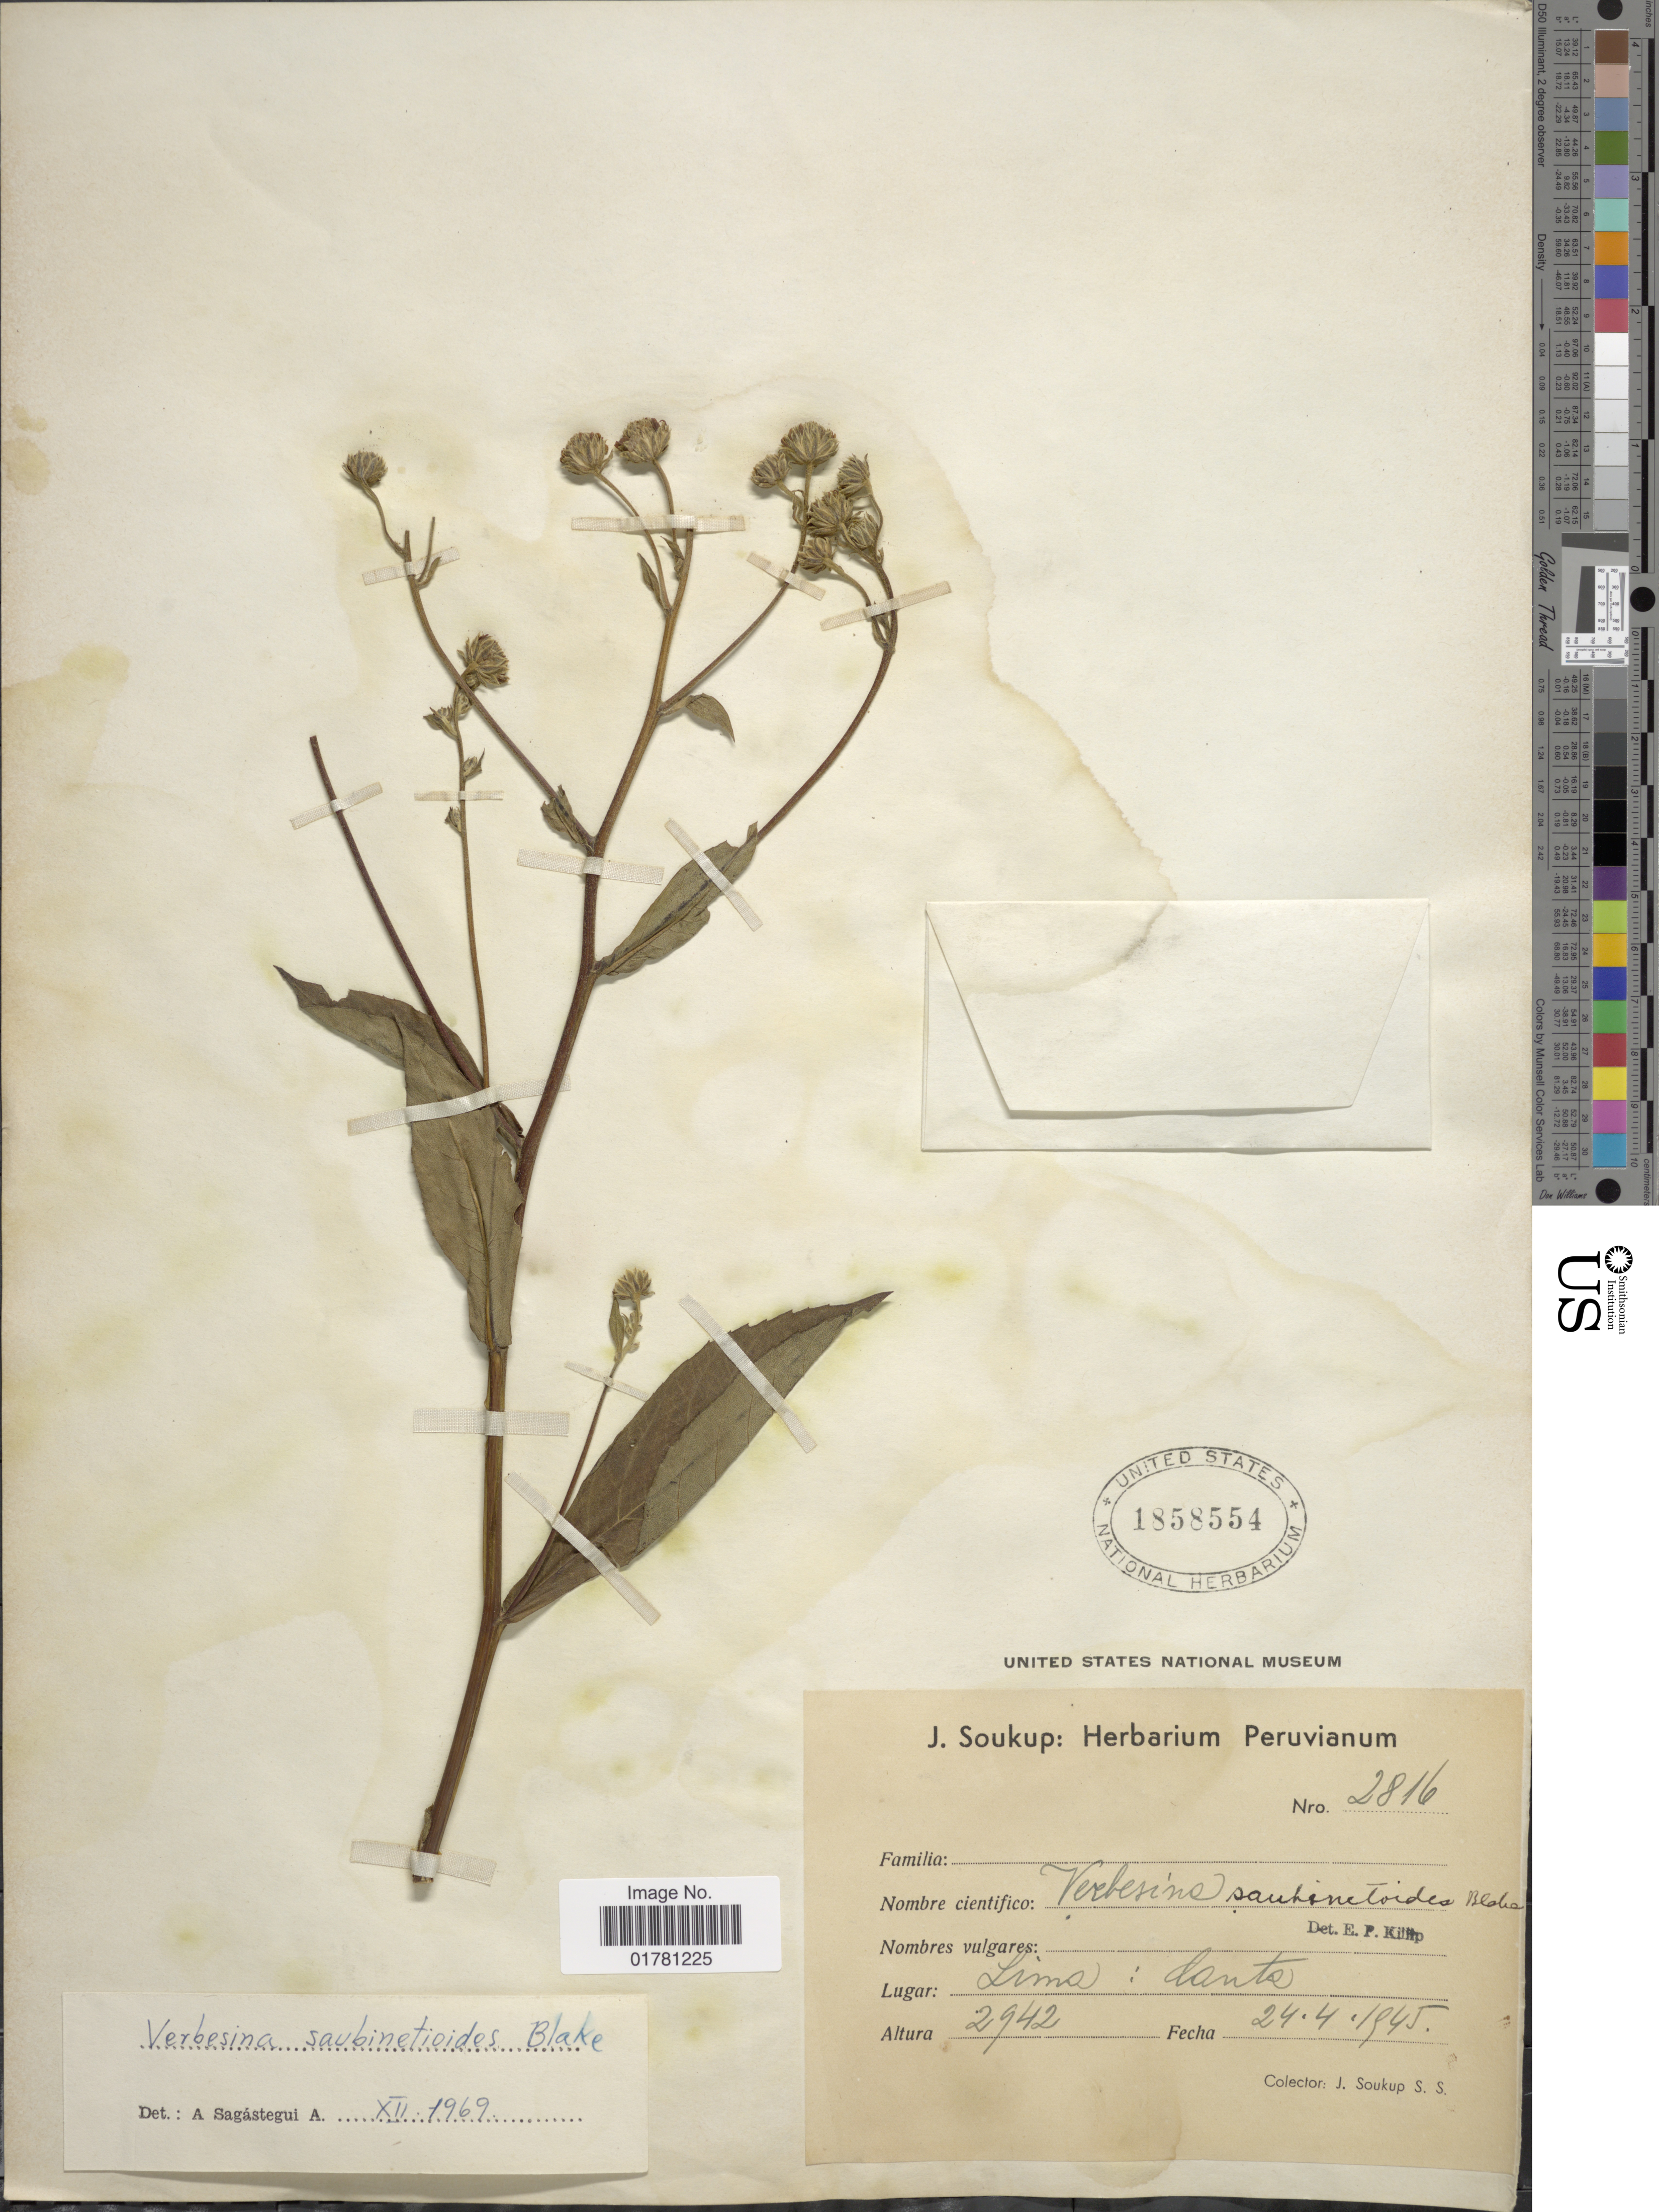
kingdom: Plantae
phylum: Tracheophyta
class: Magnoliopsida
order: Asterales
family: Asteraceae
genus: Verbesina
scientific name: Verbesina saubinetioides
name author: S.F. Blake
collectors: J. Soukup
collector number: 2816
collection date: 1945-04-24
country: Peru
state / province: Lima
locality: Santa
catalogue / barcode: US 1858554